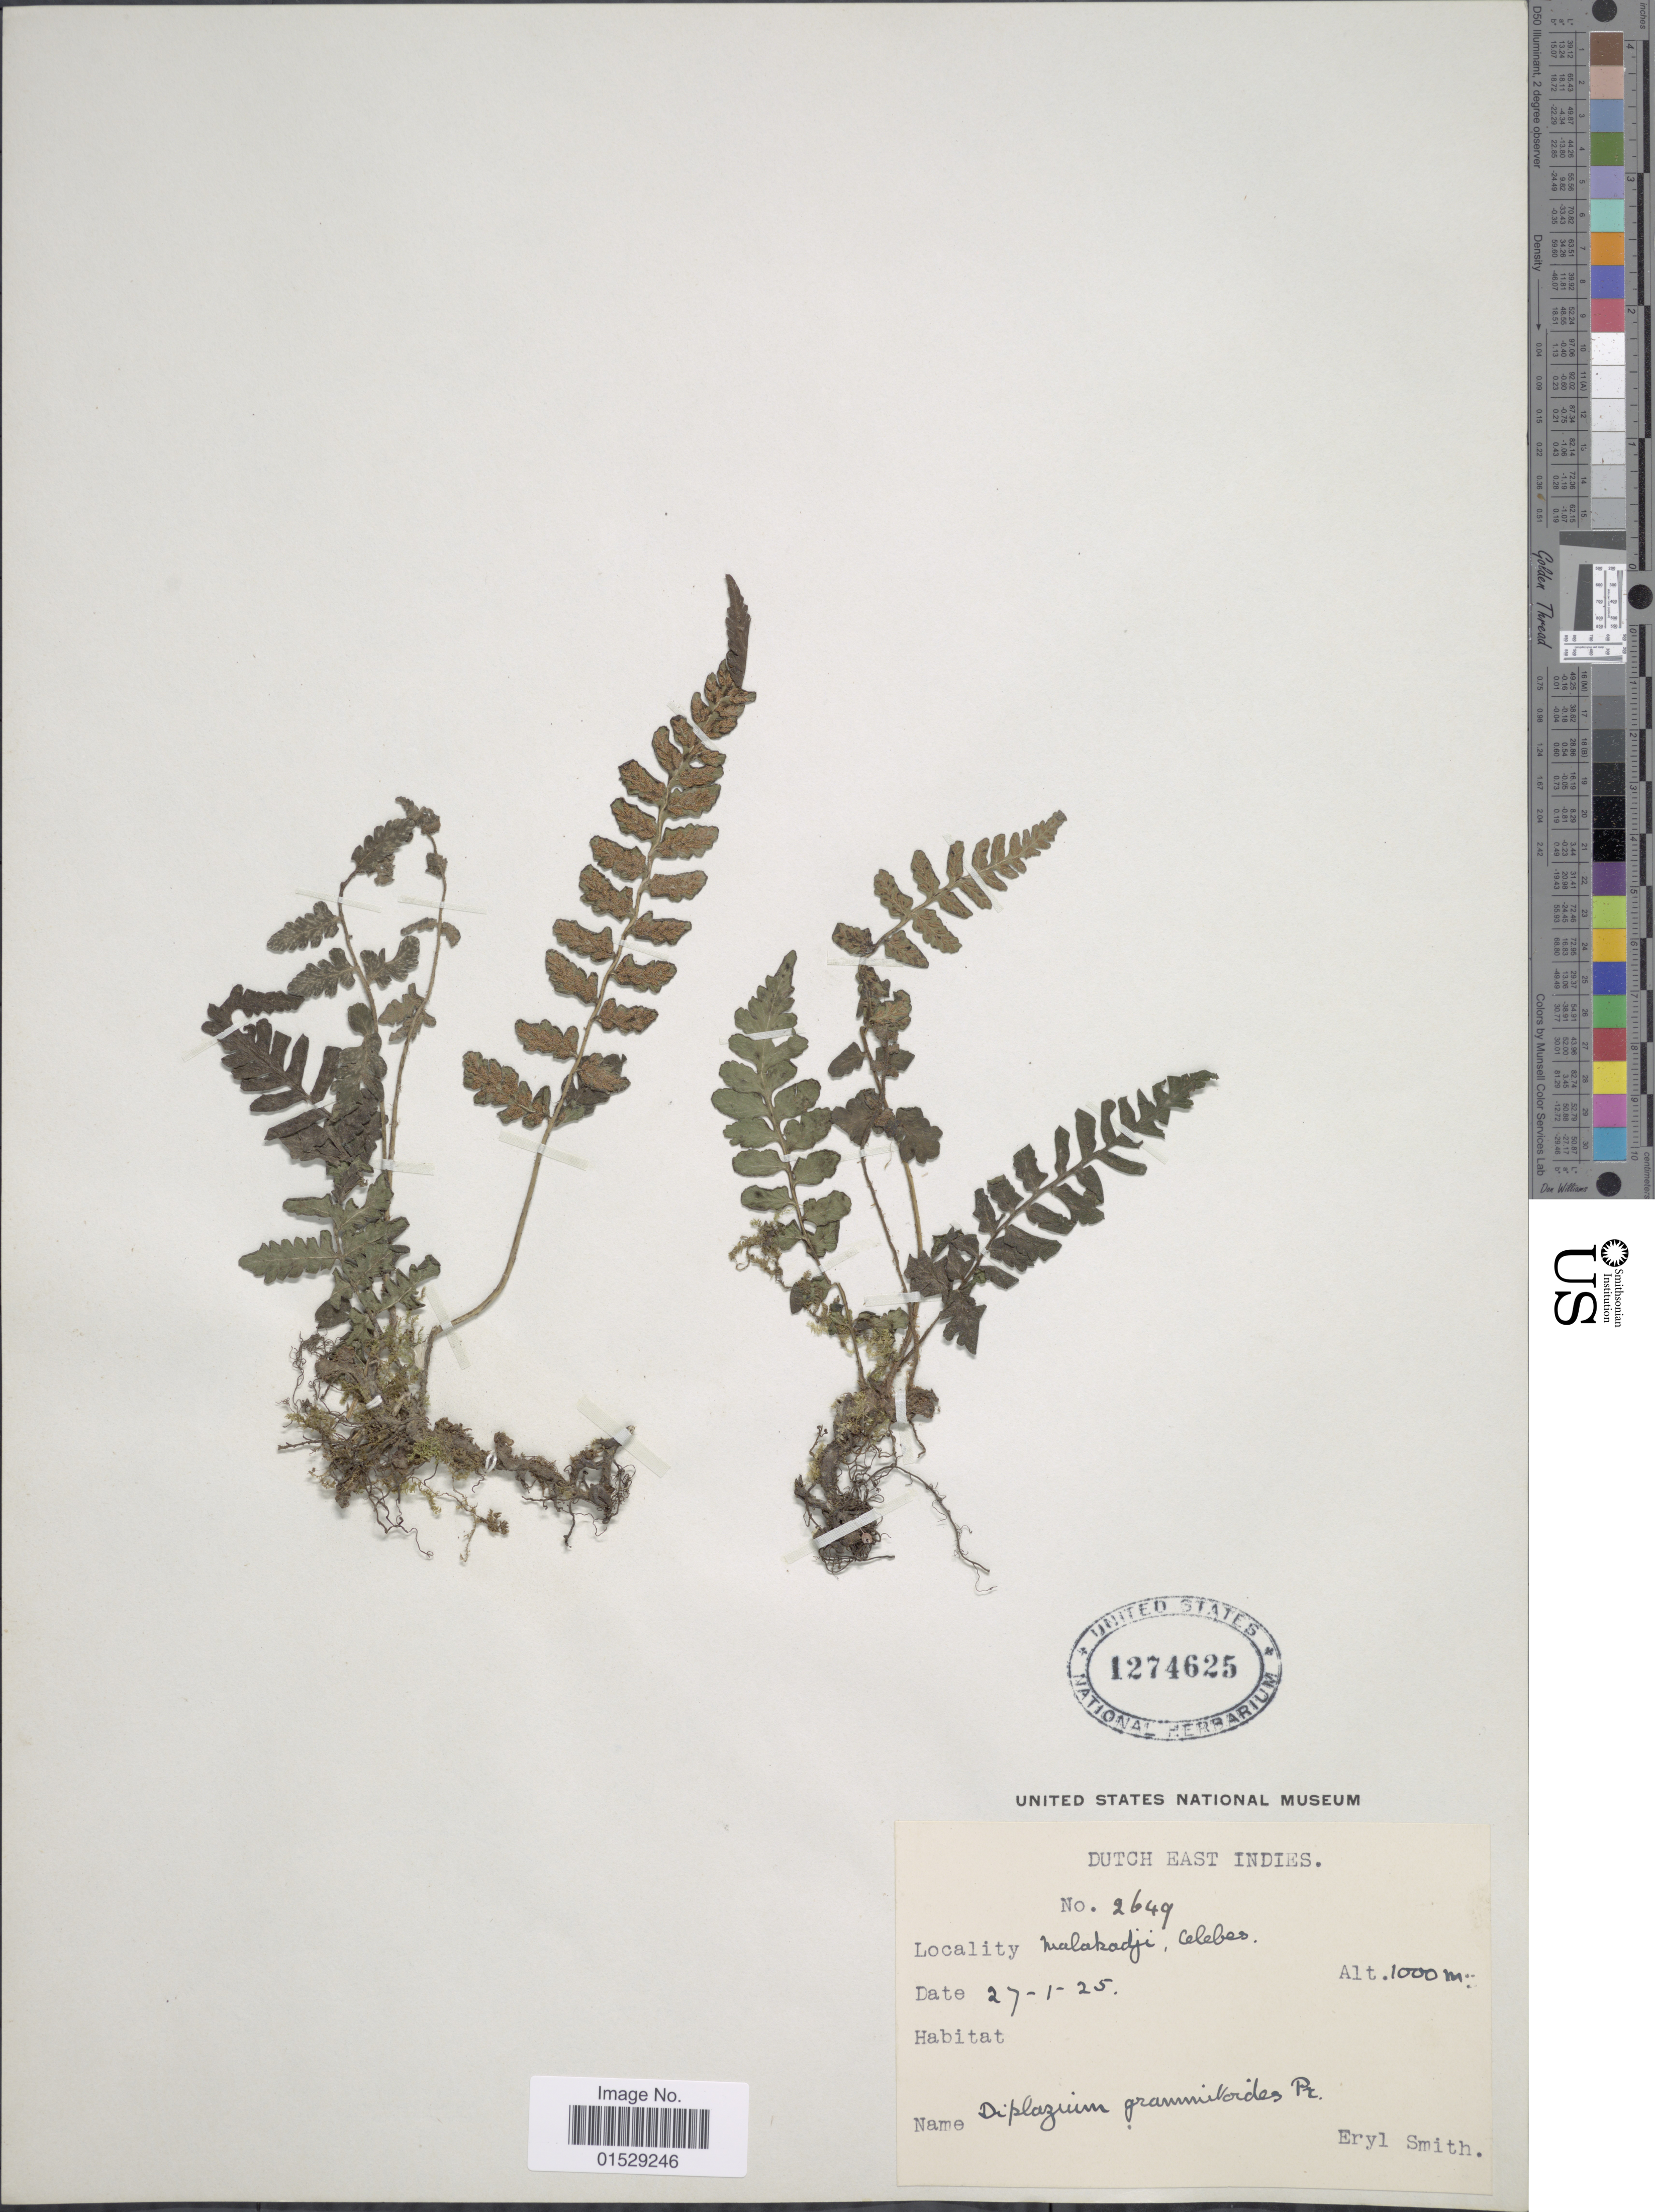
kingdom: Plantae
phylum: Tracheophyta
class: Polypodiopsida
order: Polypodiales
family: Athyriaceae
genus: Deparia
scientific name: Deparia petersenii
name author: (Kunze) M. Kato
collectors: C. E. Smith Jr.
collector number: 2649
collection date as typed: Transcribed d/m/y: 27/1/25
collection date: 1925-01-27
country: Indonesia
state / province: Celebes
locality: Dutch East Indies, Malakadji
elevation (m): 1000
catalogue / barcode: US 1274625